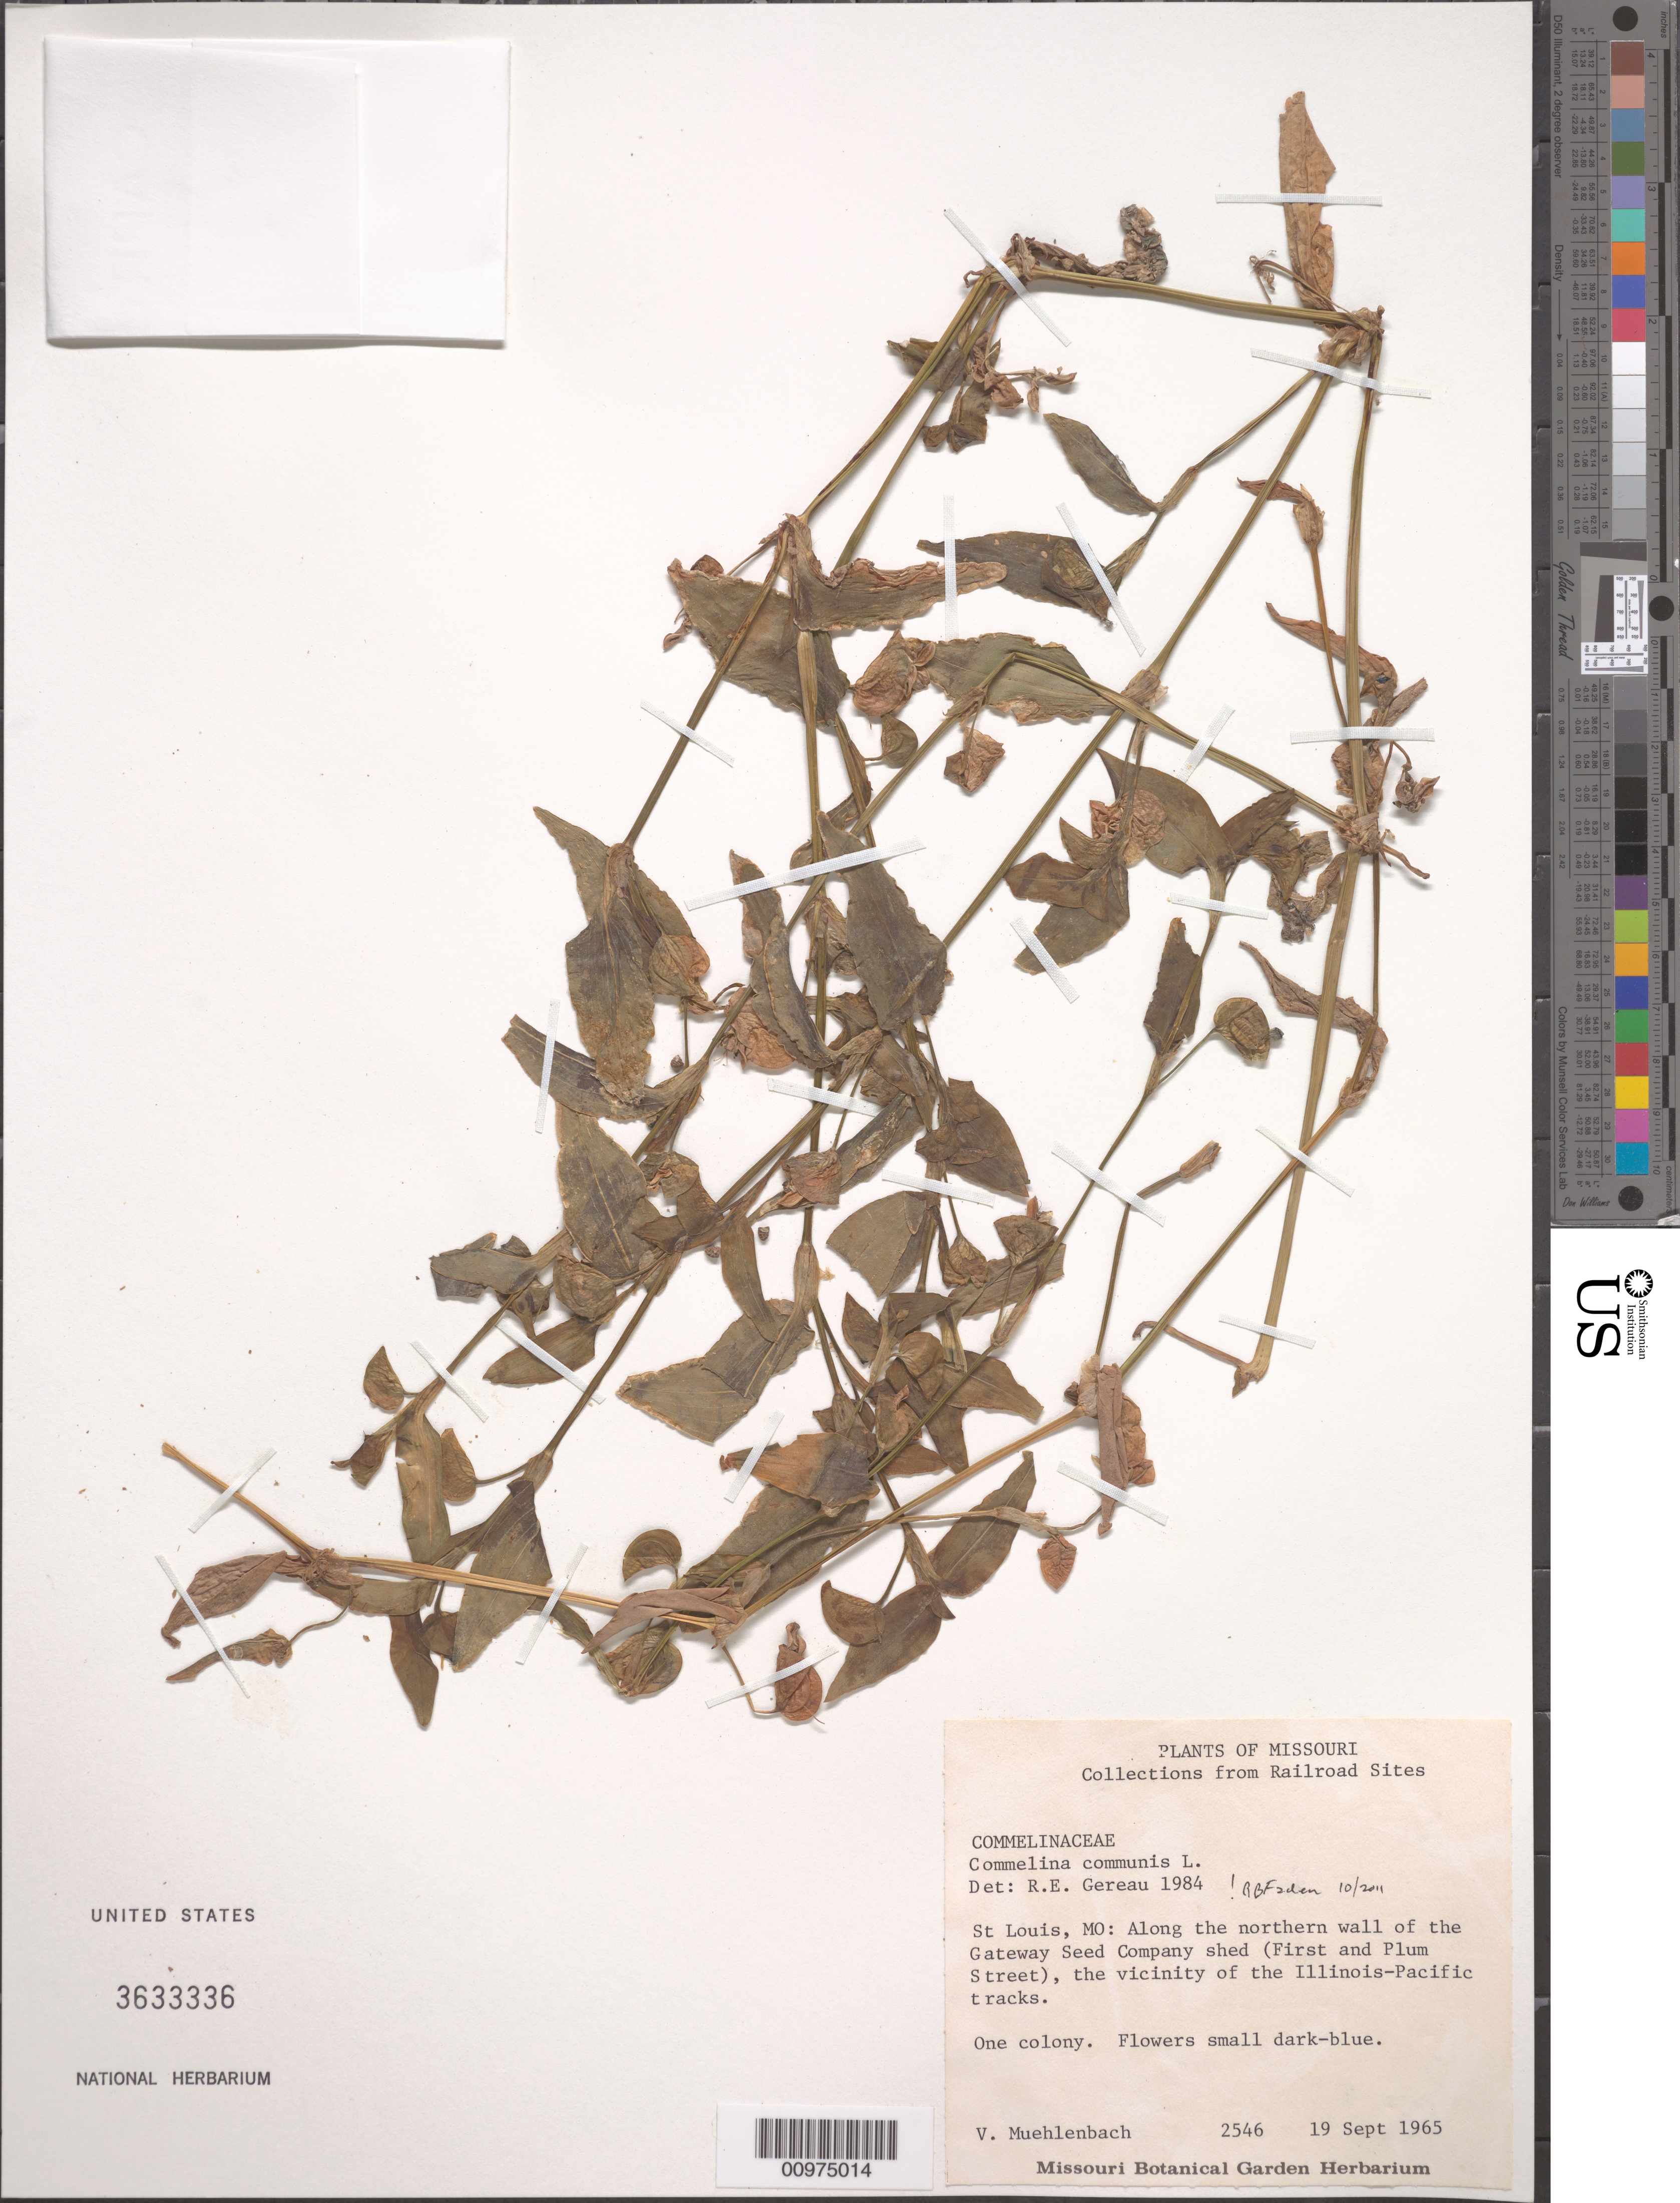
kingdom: Plantae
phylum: Tracheophyta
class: Liliopsida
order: Commelinales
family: Commelinaceae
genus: Commelina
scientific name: Commelina communis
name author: L.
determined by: Faden, Robert B., (US), Smithsonian Institution - National Museum of Natural History (UNITED STATES)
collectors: V. Muehlenbach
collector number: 2546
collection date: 1965-09-19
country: United States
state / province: Missouri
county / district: Saint Louis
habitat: Along the northern wall of the Gateway Seed Company shed (First and Plum Street.), the vicinity of the Illinois-Pacific tracks.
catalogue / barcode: US 3633336